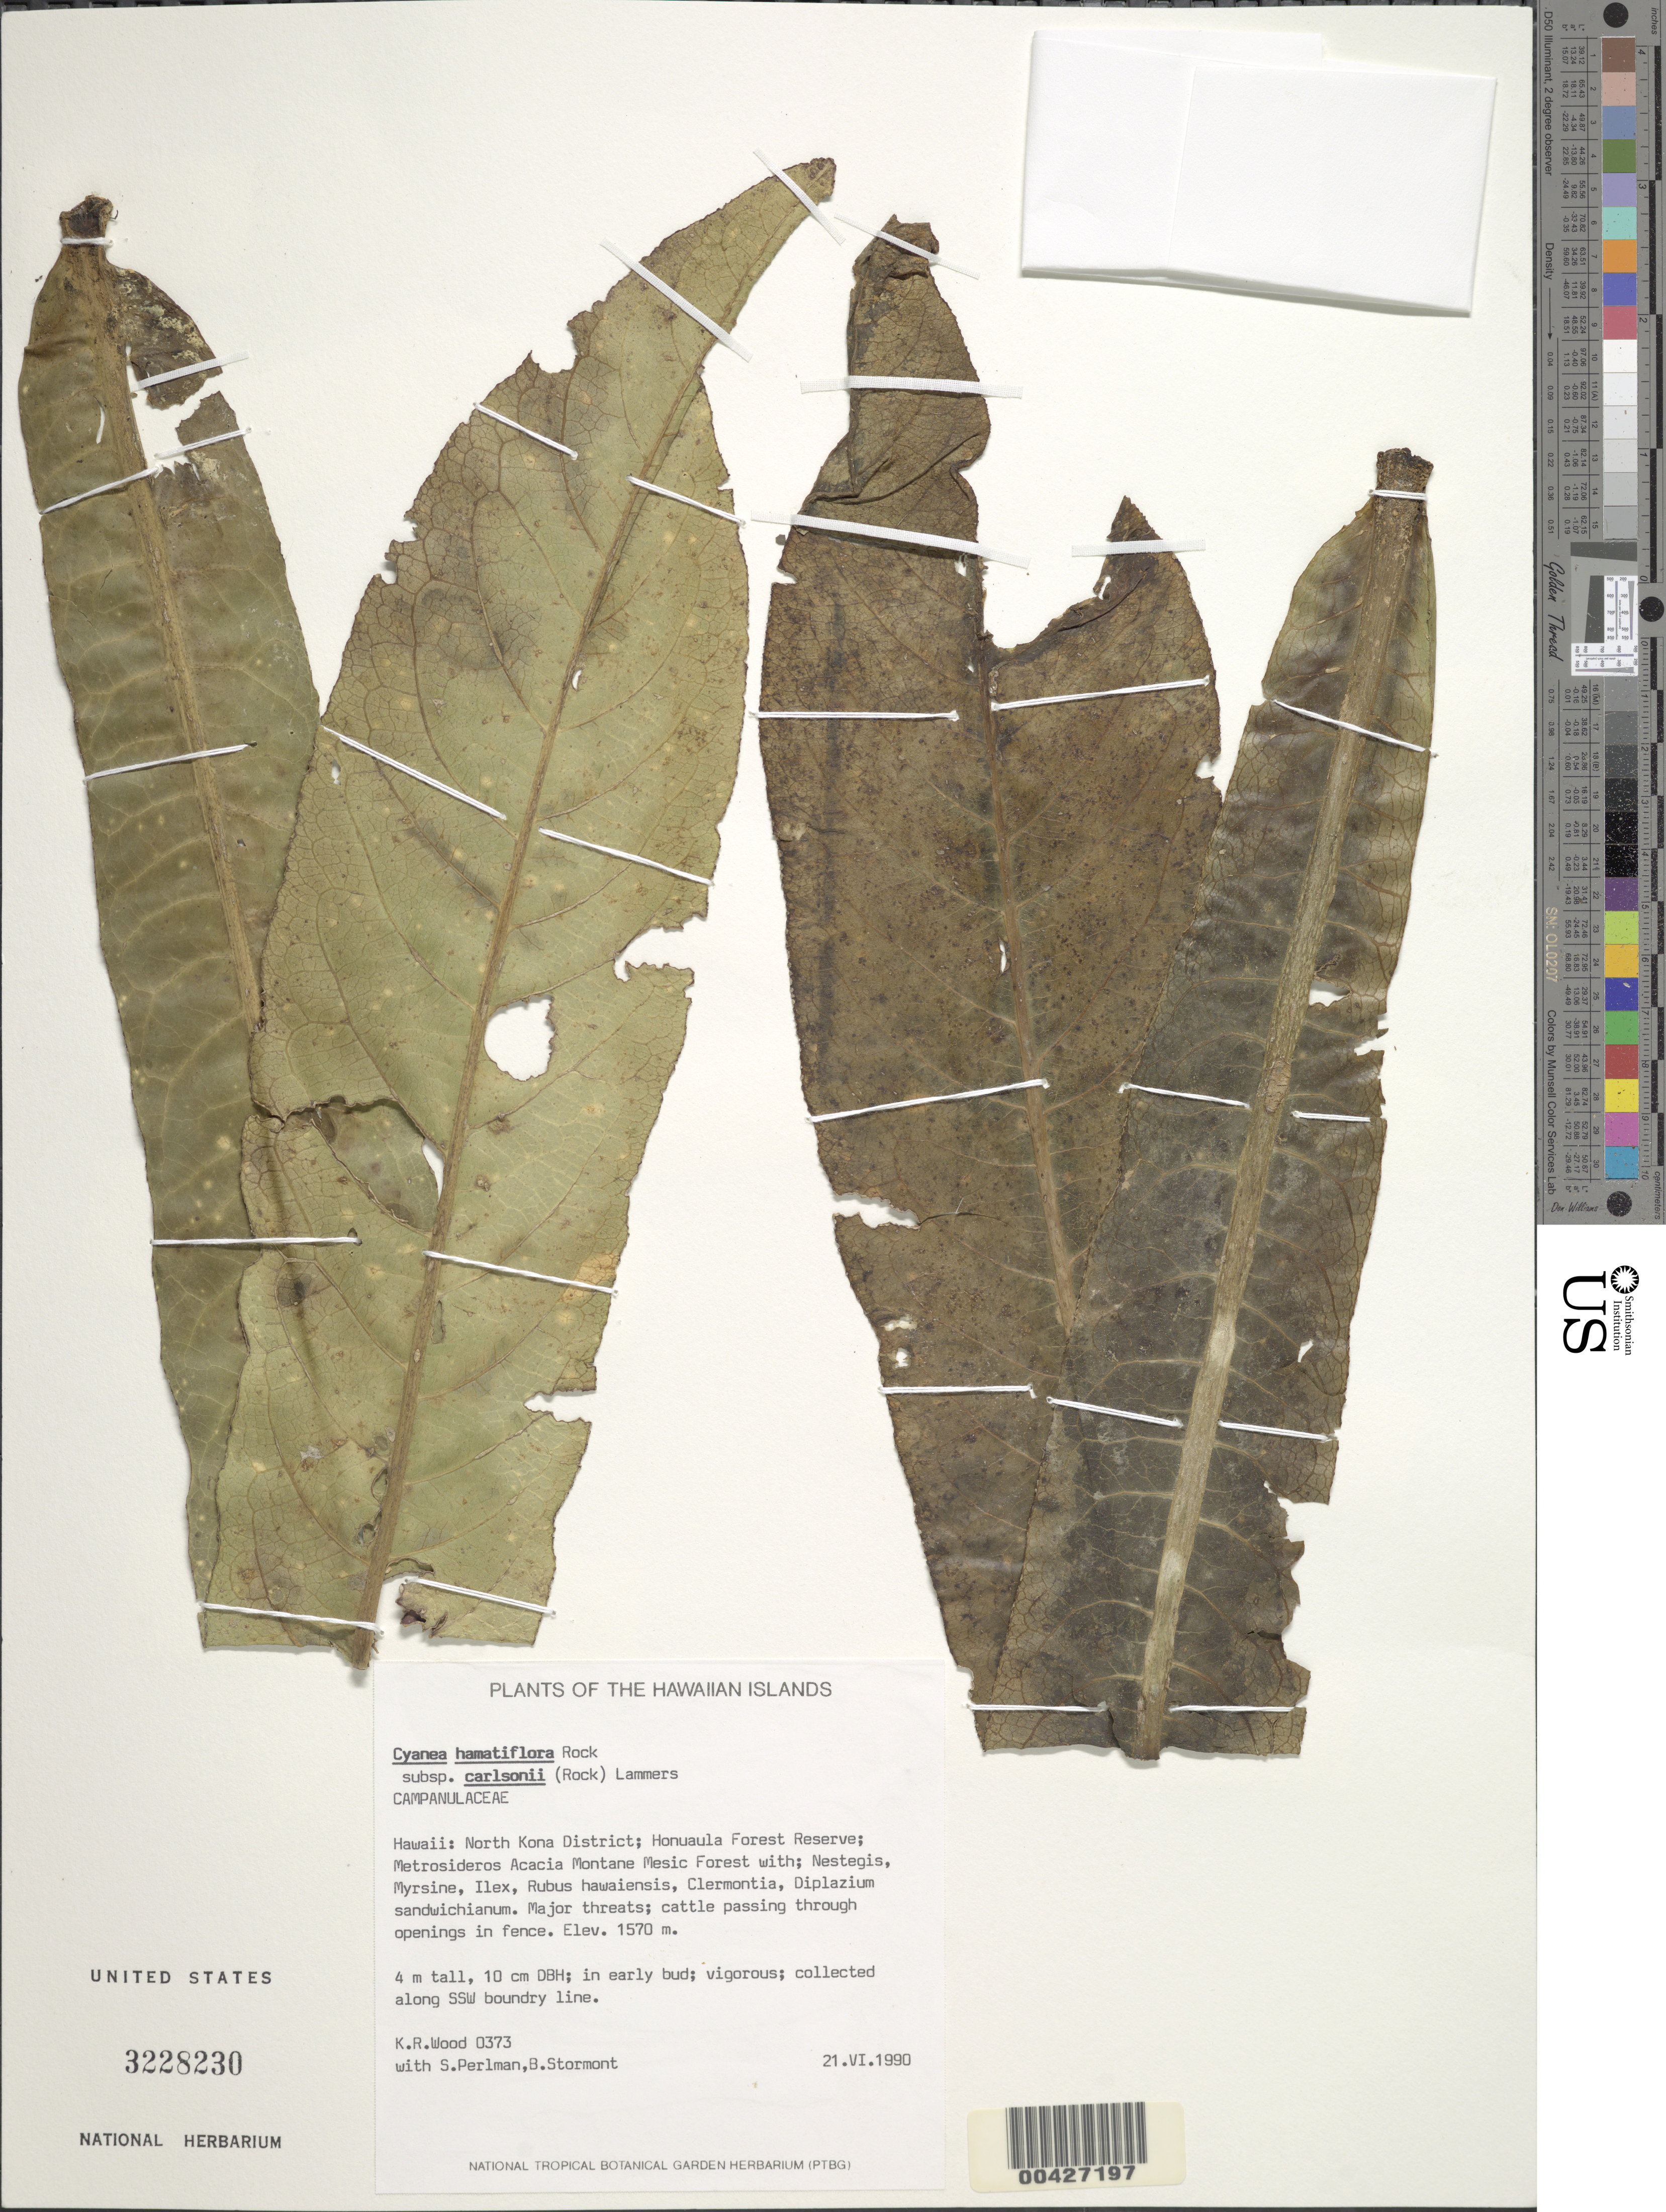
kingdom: Plantae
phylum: Tracheophyta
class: Magnoliopsida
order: Asterales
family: Campanulaceae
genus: Cyanea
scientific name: Cyanea hamatiflora subsp. carlsonii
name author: (Rock) Lammers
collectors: K. R. Wood, S. P. Perlman & B. Stormont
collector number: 0373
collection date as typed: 21 Jun 1990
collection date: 1990-06-21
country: United States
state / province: Hawaii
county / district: Hawaii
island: Hawaii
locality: Honuaula Forest Reserve, North Kona District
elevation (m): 1570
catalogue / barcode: US 3228230